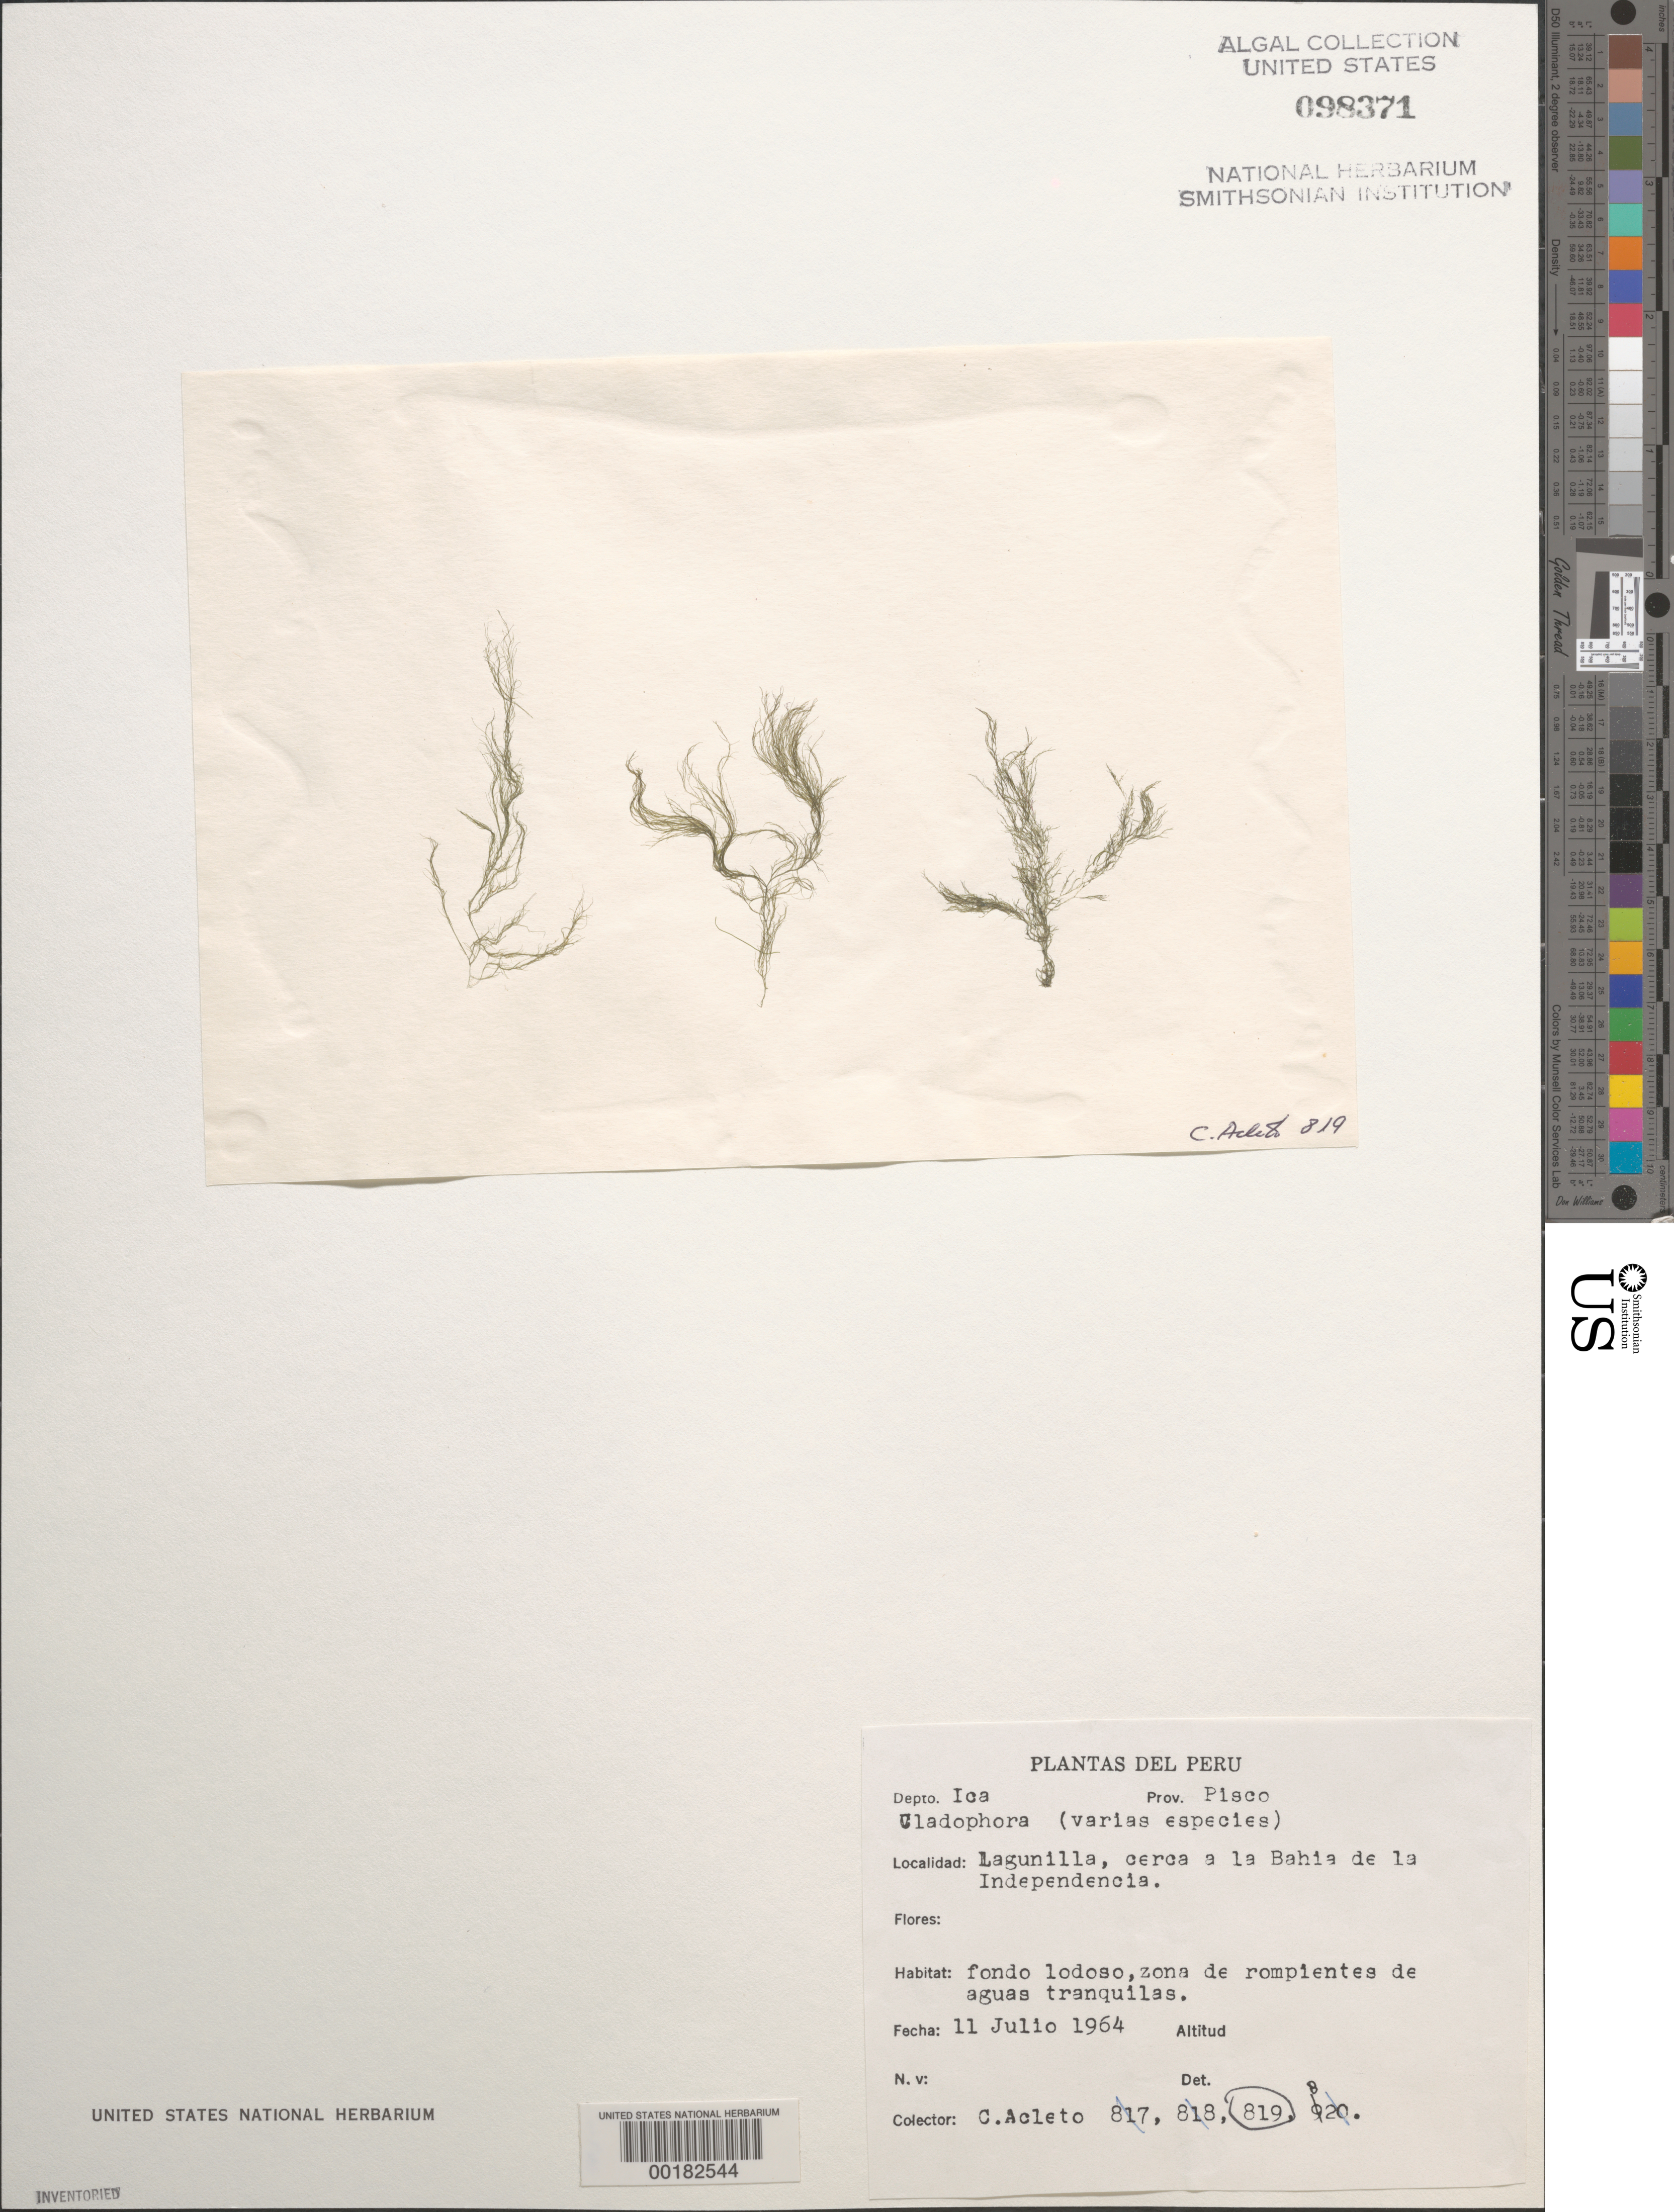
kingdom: Plantae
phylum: Chlorophyta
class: Ulvophyceae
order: Cladophorales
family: Cladophoraceae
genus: Cladophora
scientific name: Cladophora sp.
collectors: C. Acleto O.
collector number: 819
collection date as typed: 11 Jul 1964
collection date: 1964-07-11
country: Peru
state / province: Ica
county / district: Pisco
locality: Lagunilla, near Bahía de La Independencia, Pisco Province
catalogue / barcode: US 98371